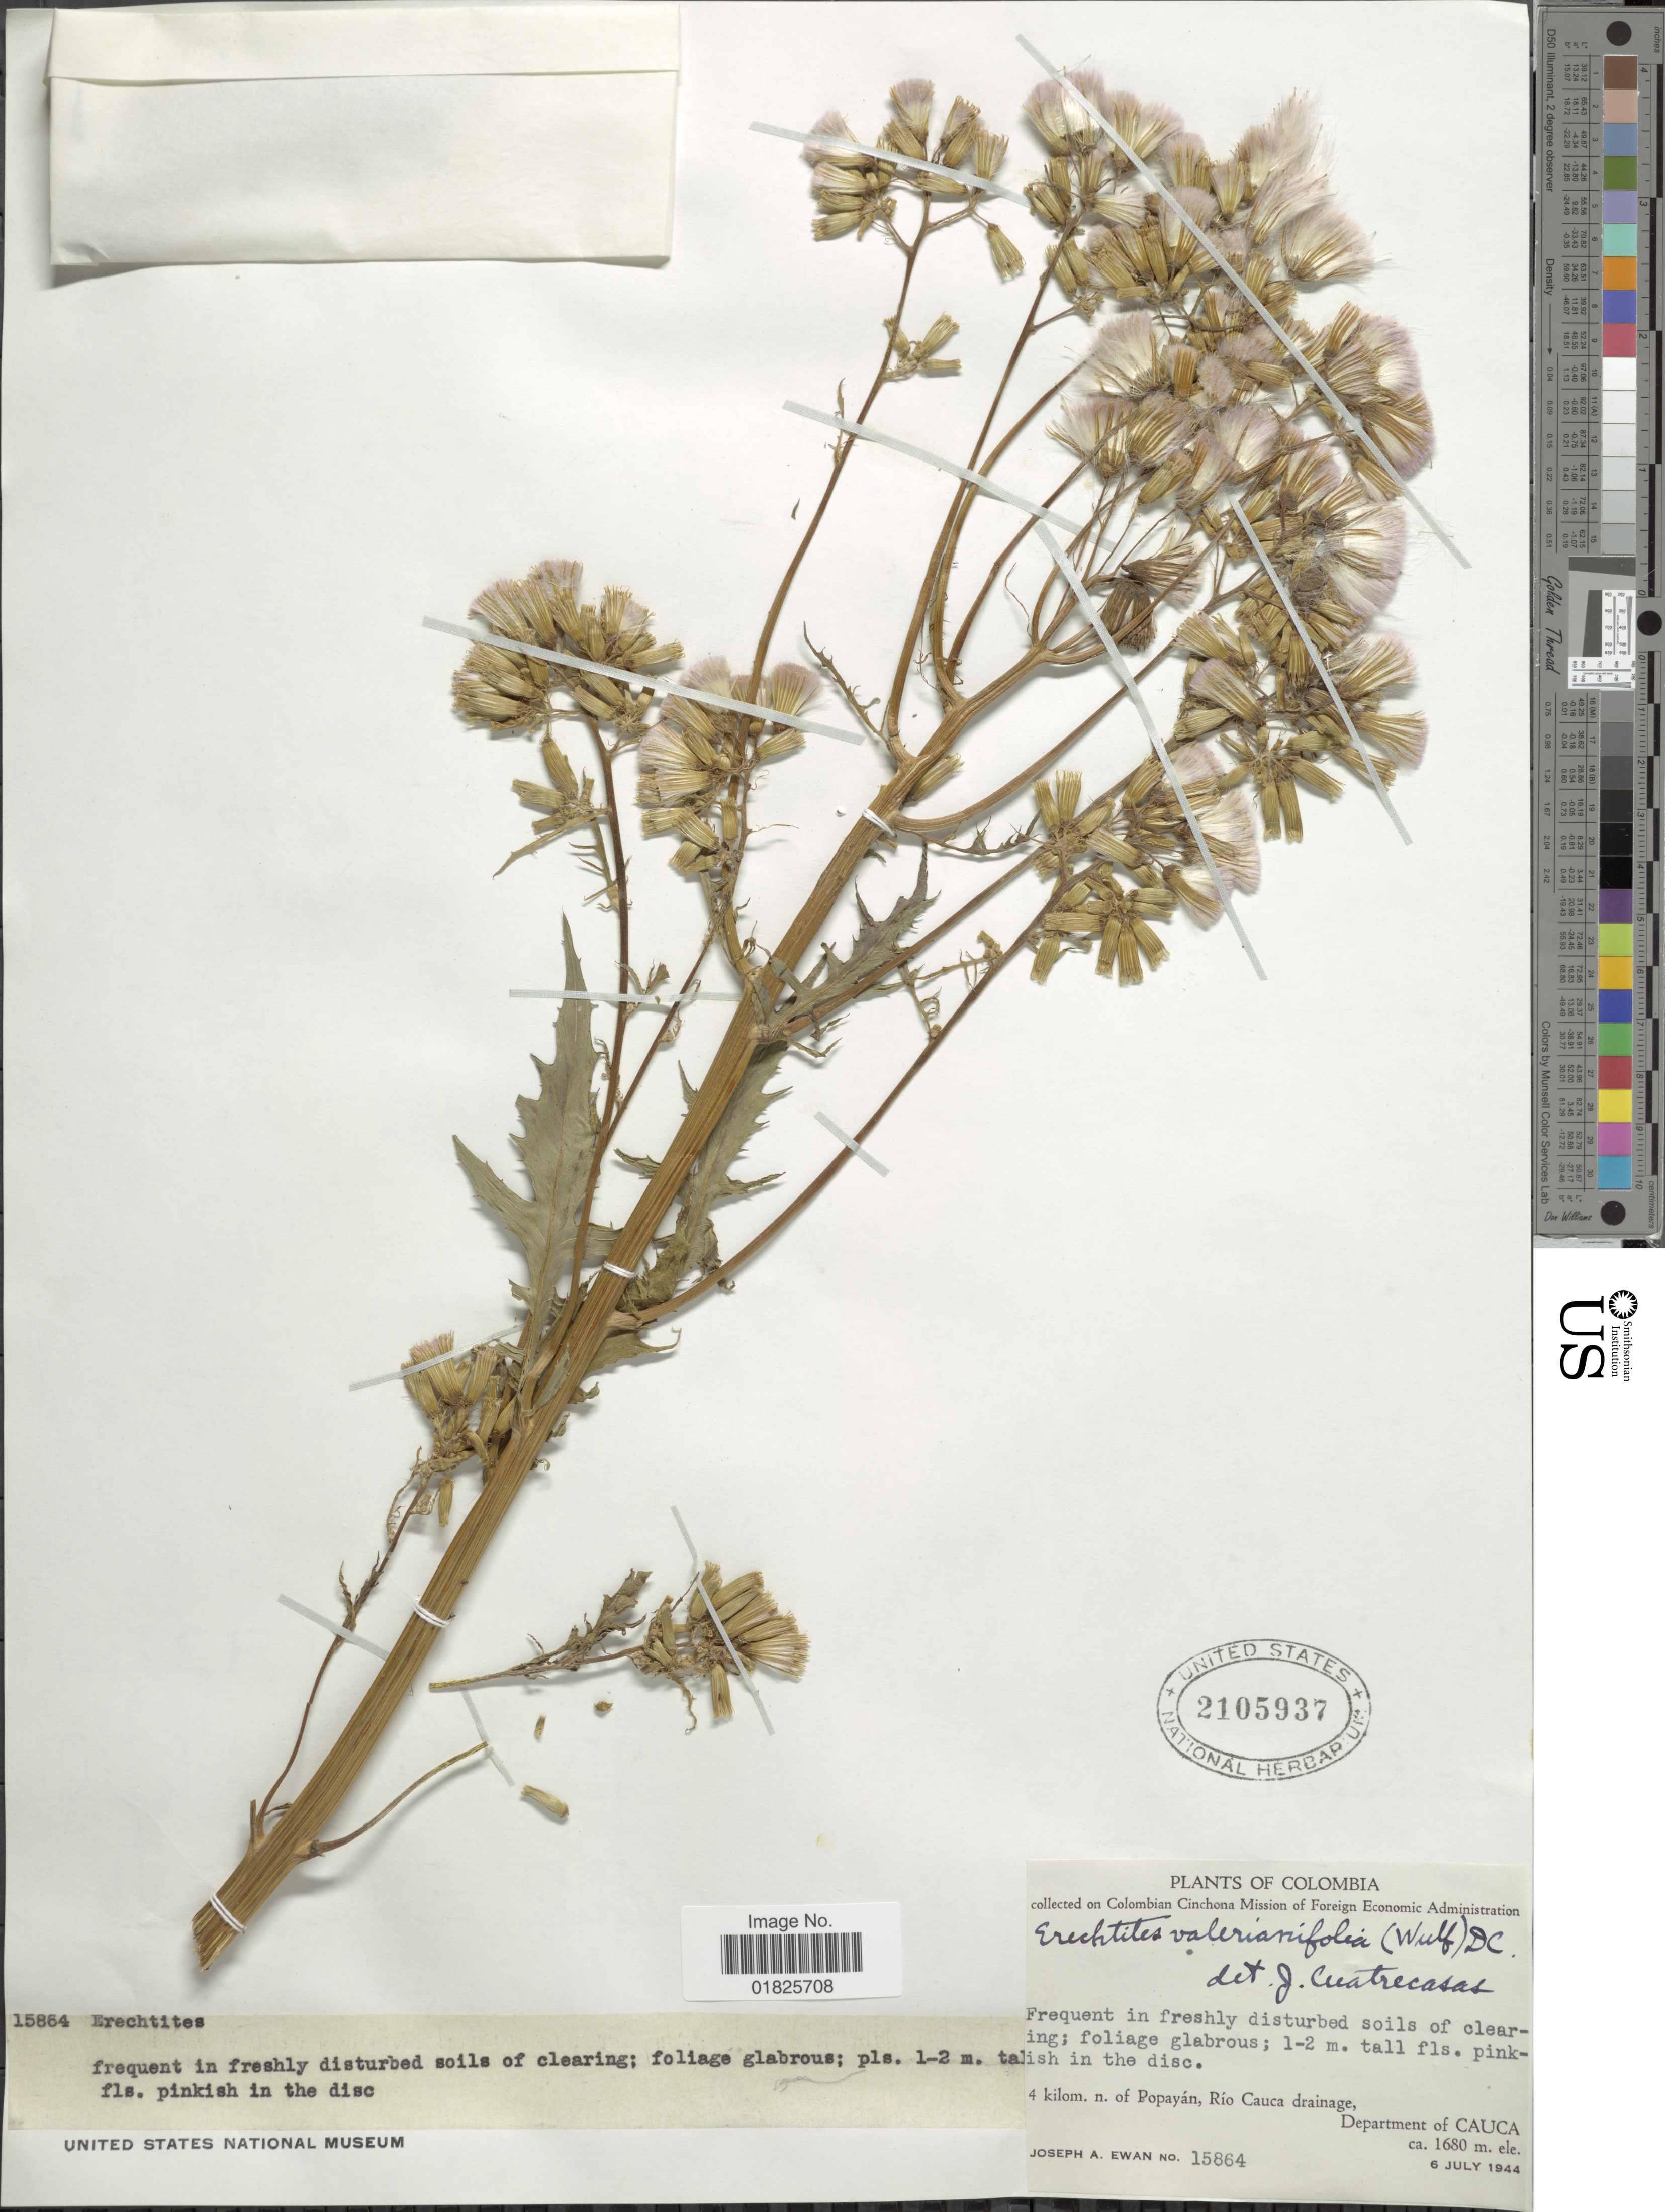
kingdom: Plantae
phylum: Tracheophyta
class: Magnoliopsida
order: Asterales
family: Asteraceae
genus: Erechtites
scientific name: Erechtites valerianifolius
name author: (Link ex Spreng.) DC.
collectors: J. A. Ewan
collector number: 15864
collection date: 1944-07-06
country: Colombia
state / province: Cauca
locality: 4 kilom. n. of opayan, Rio Cauca drainage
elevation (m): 1680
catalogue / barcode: US 2105937